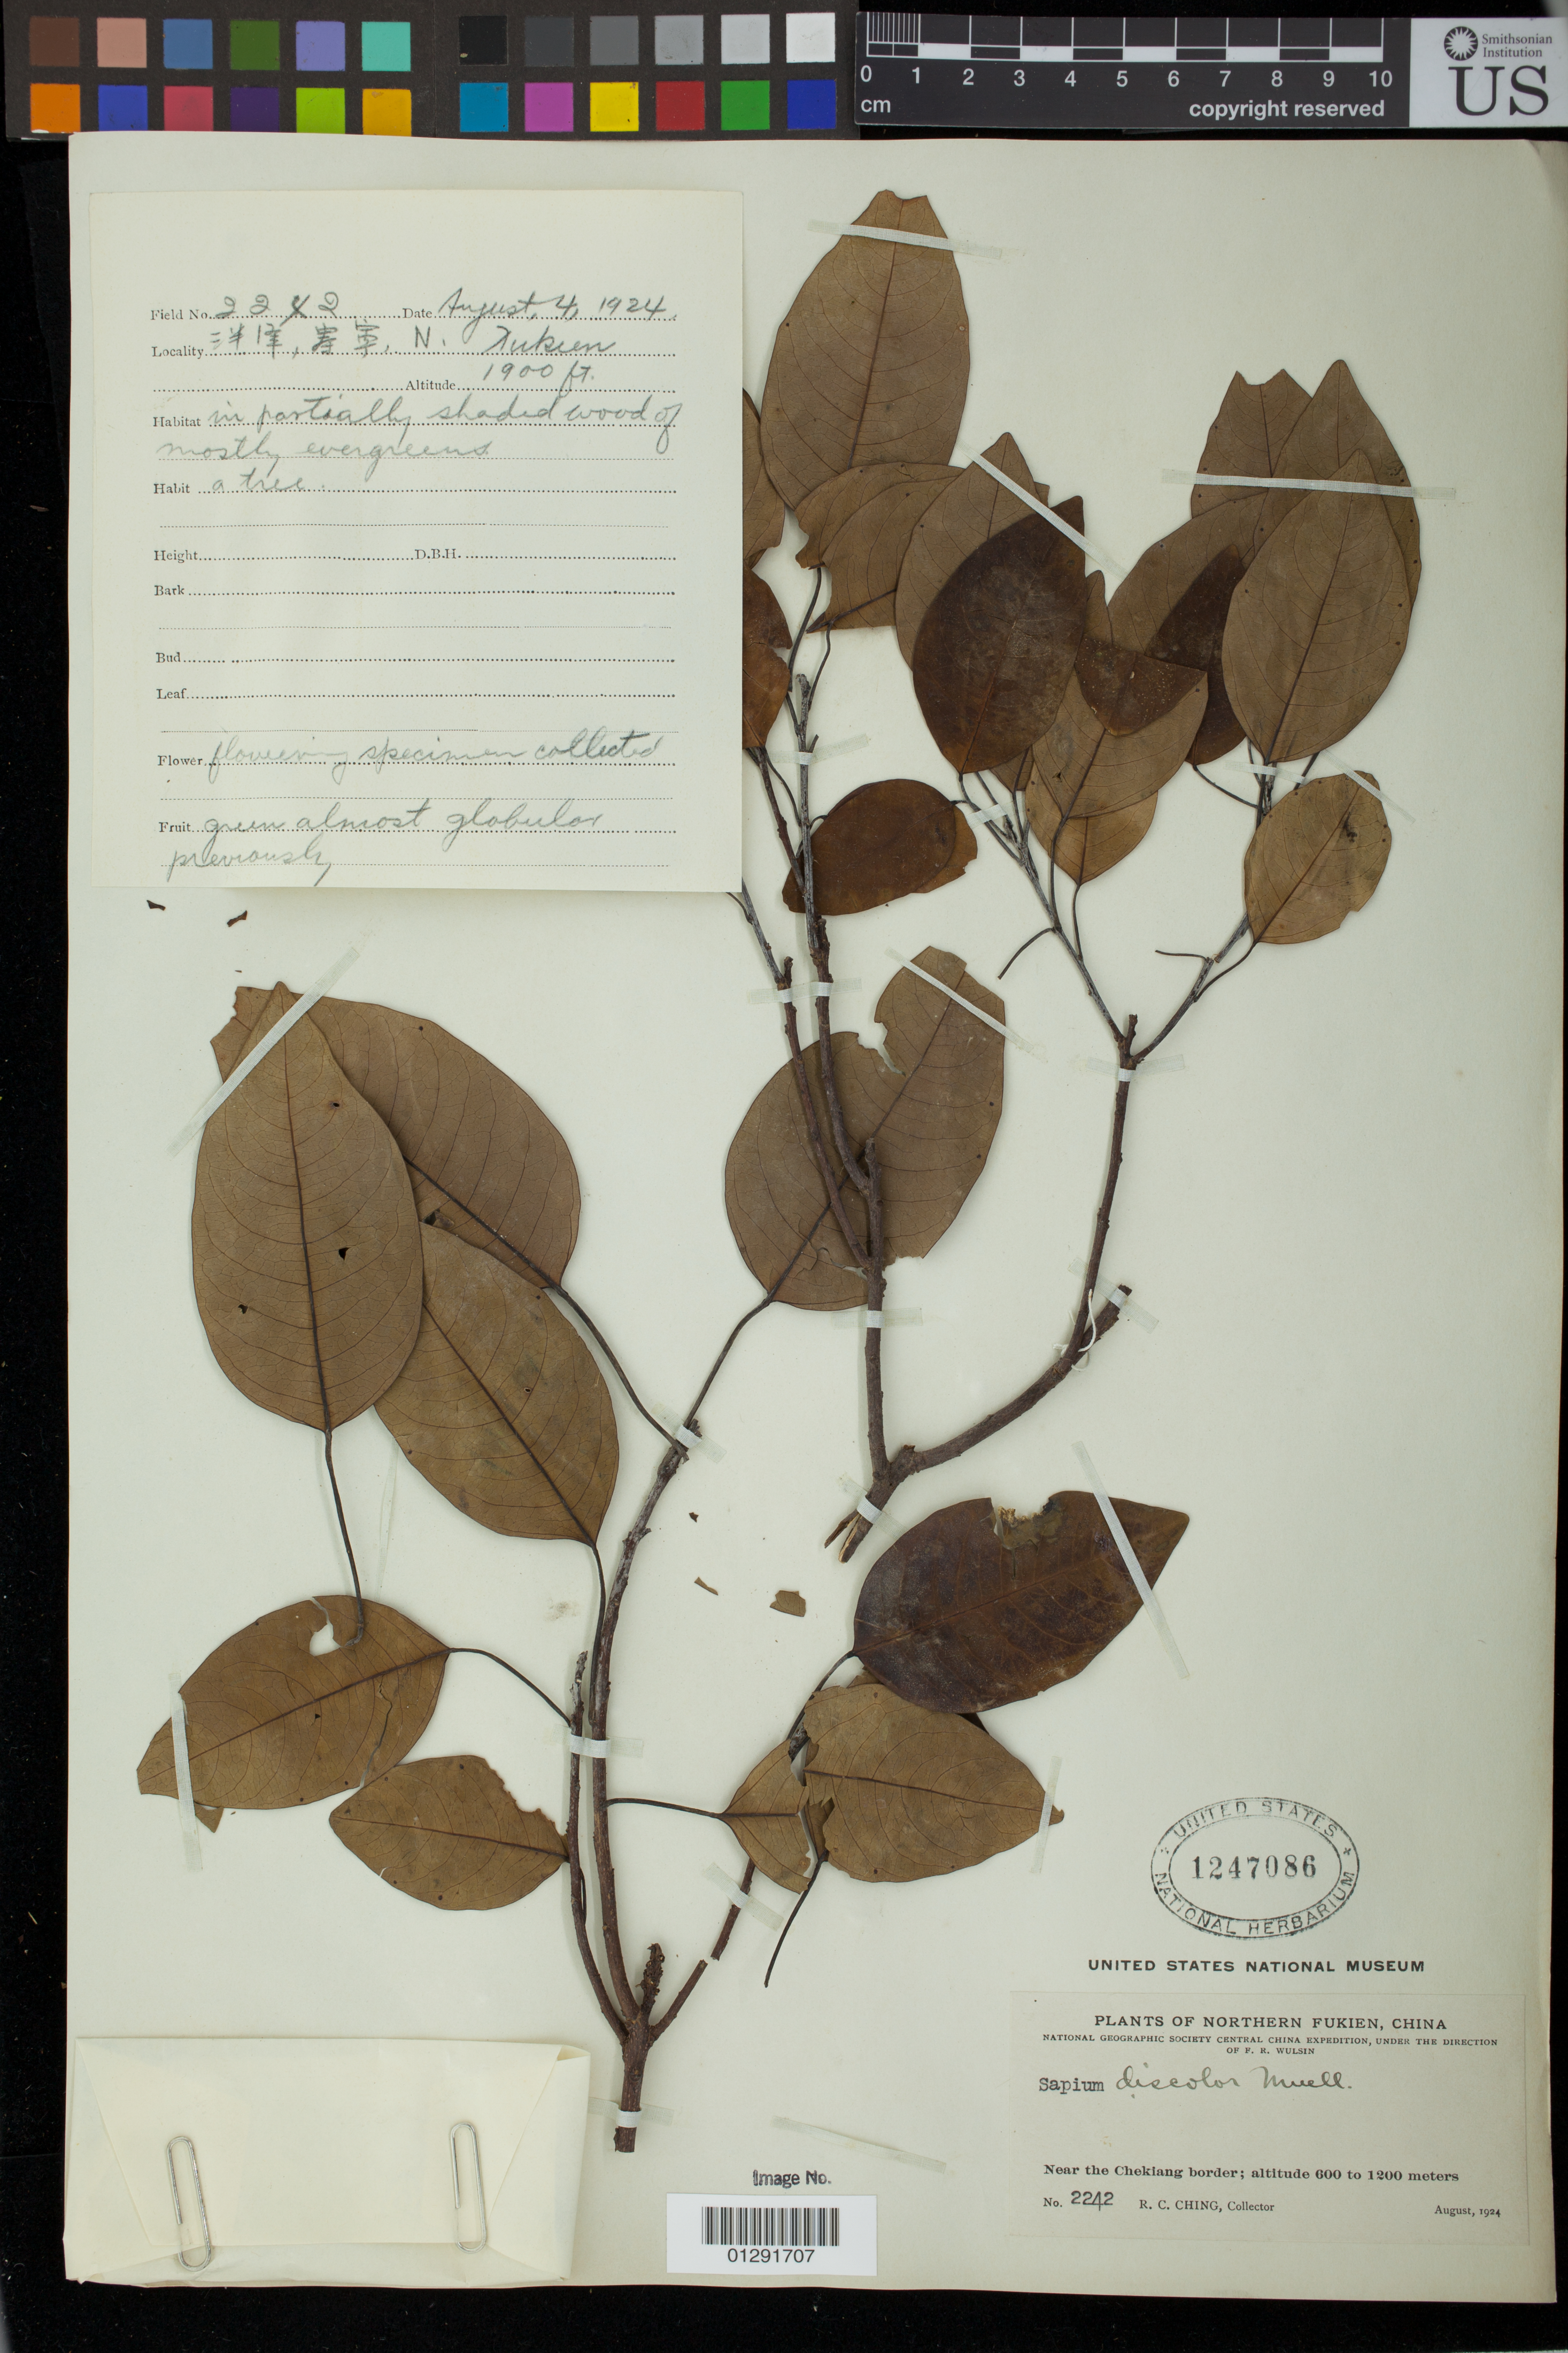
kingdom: Plantae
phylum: Tracheophyta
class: Magnoliopsida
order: Malpighiales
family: Euphorbiaceae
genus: Sapium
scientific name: Sapium discolor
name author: M. Arg.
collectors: R. C. Ching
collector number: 2242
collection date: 1924-08-04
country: China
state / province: Fujian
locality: Near the Chekiang border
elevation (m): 600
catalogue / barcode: US 1247086